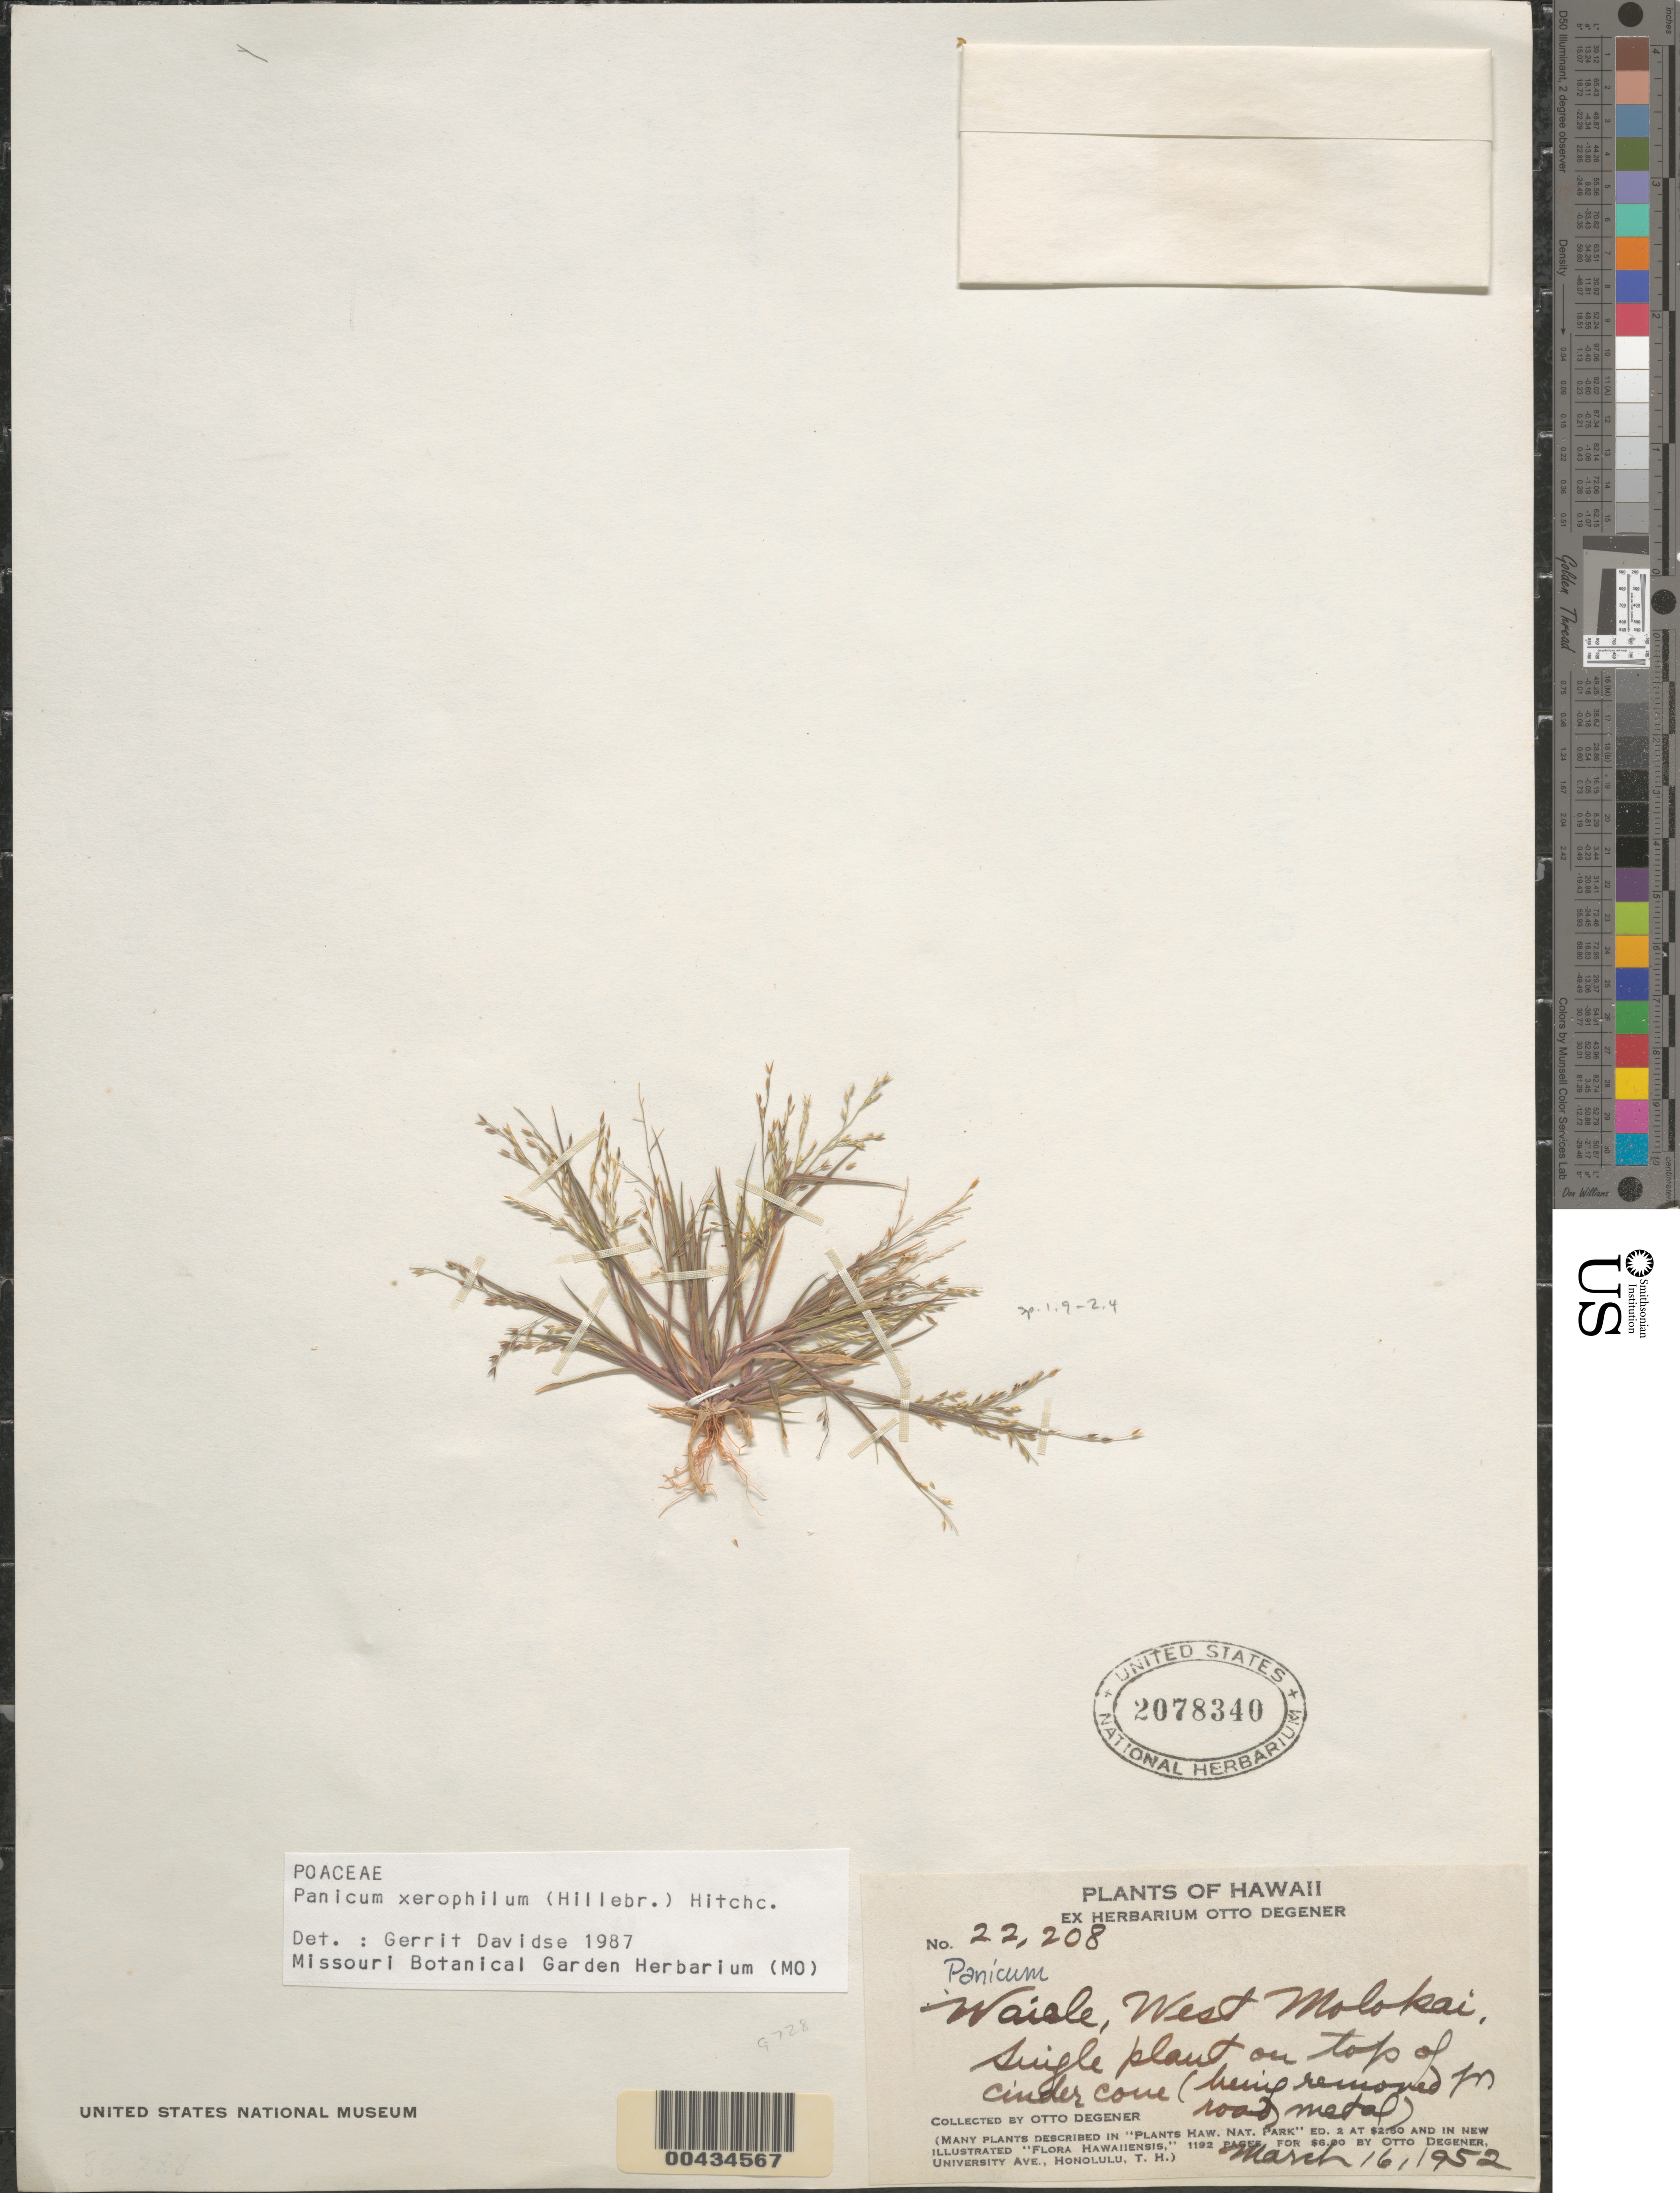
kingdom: Plantae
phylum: Tracheophyta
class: Liliopsida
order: Poales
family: Poaceae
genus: Panicum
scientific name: Panicum xerophilum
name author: (Hillebr.) Hitchc.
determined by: Davidse, Gerrit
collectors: O. Degener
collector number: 22208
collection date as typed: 16 Mar 1952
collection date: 1952-03-16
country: United States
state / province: Hawaii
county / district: Maui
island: Moloka'i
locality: Waiale, W Molokai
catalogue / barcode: US 2078340